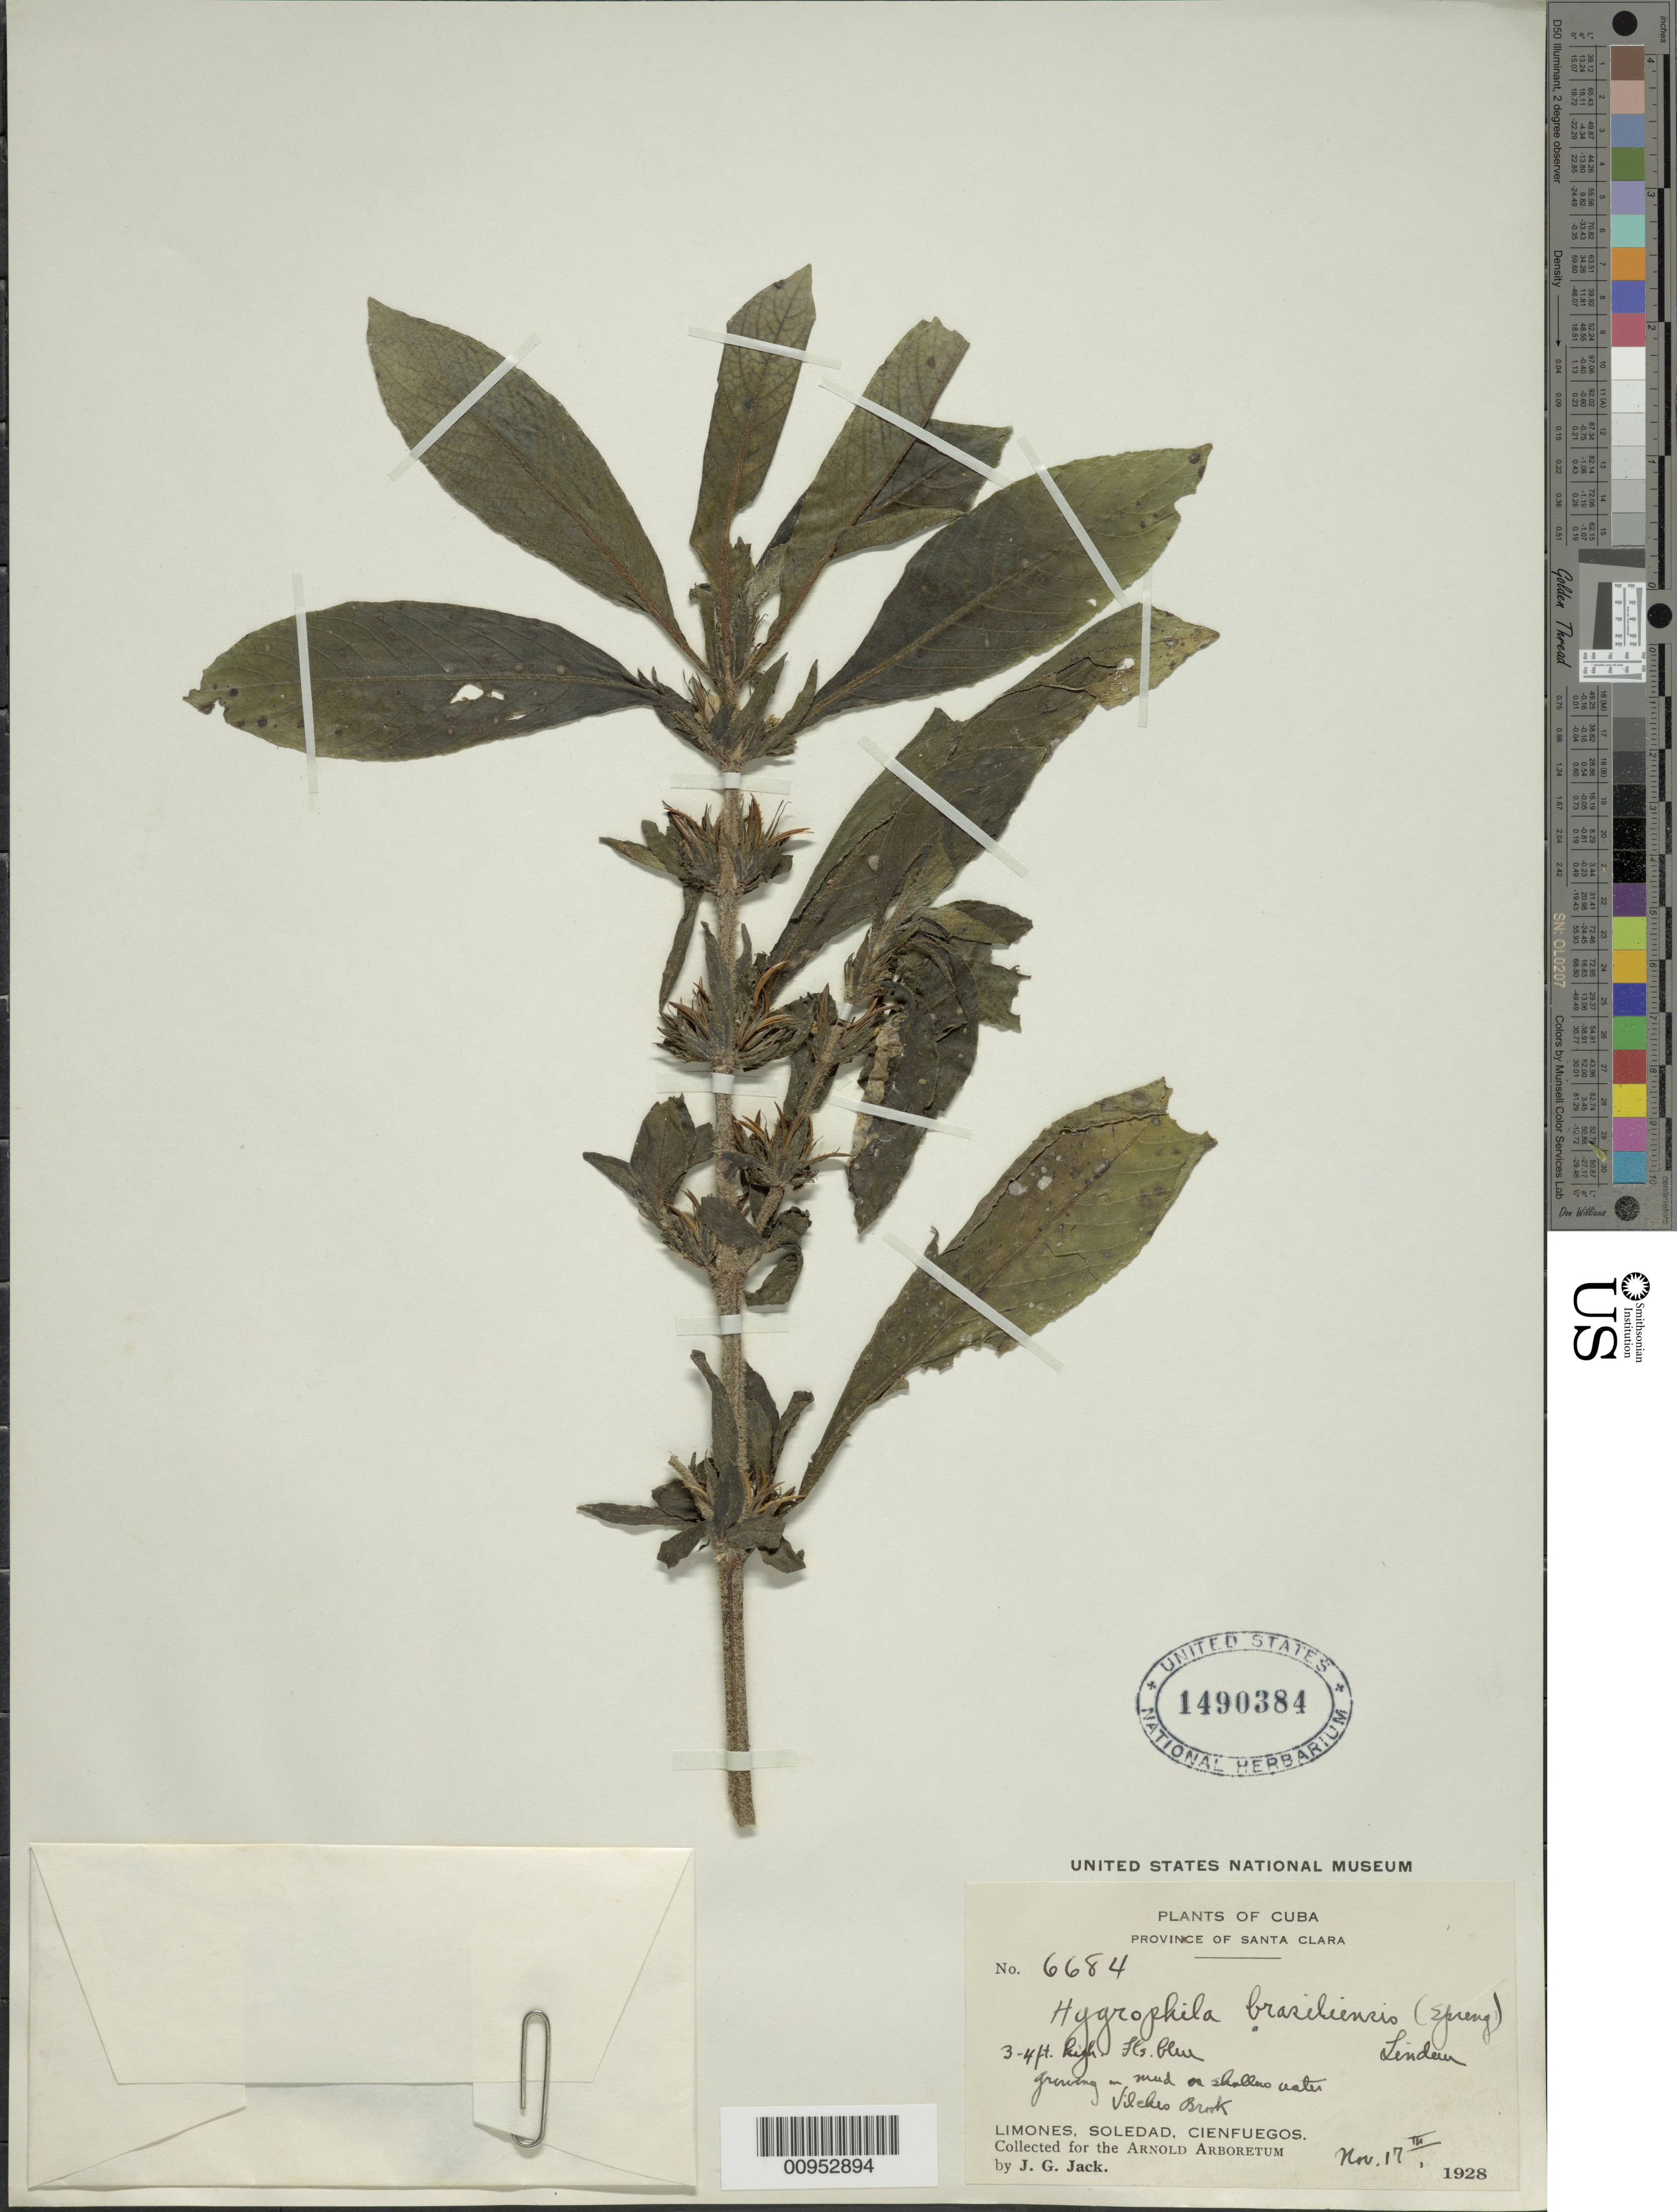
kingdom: Plantae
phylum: Tracheophyta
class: Magnoliopsida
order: Lamiales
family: Acanthaceae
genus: Hygrophila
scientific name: Hygrophila costata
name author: Nees & T. Nees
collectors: J. G. Jack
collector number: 6684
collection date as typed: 17 Nov 1928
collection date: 1928-11-17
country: Cuba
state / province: Cienfuegos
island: Cuba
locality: Limones, Soledad, Cienfuegos, Vilches Brook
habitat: Growing in mud or shallow water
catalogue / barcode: US 1490384